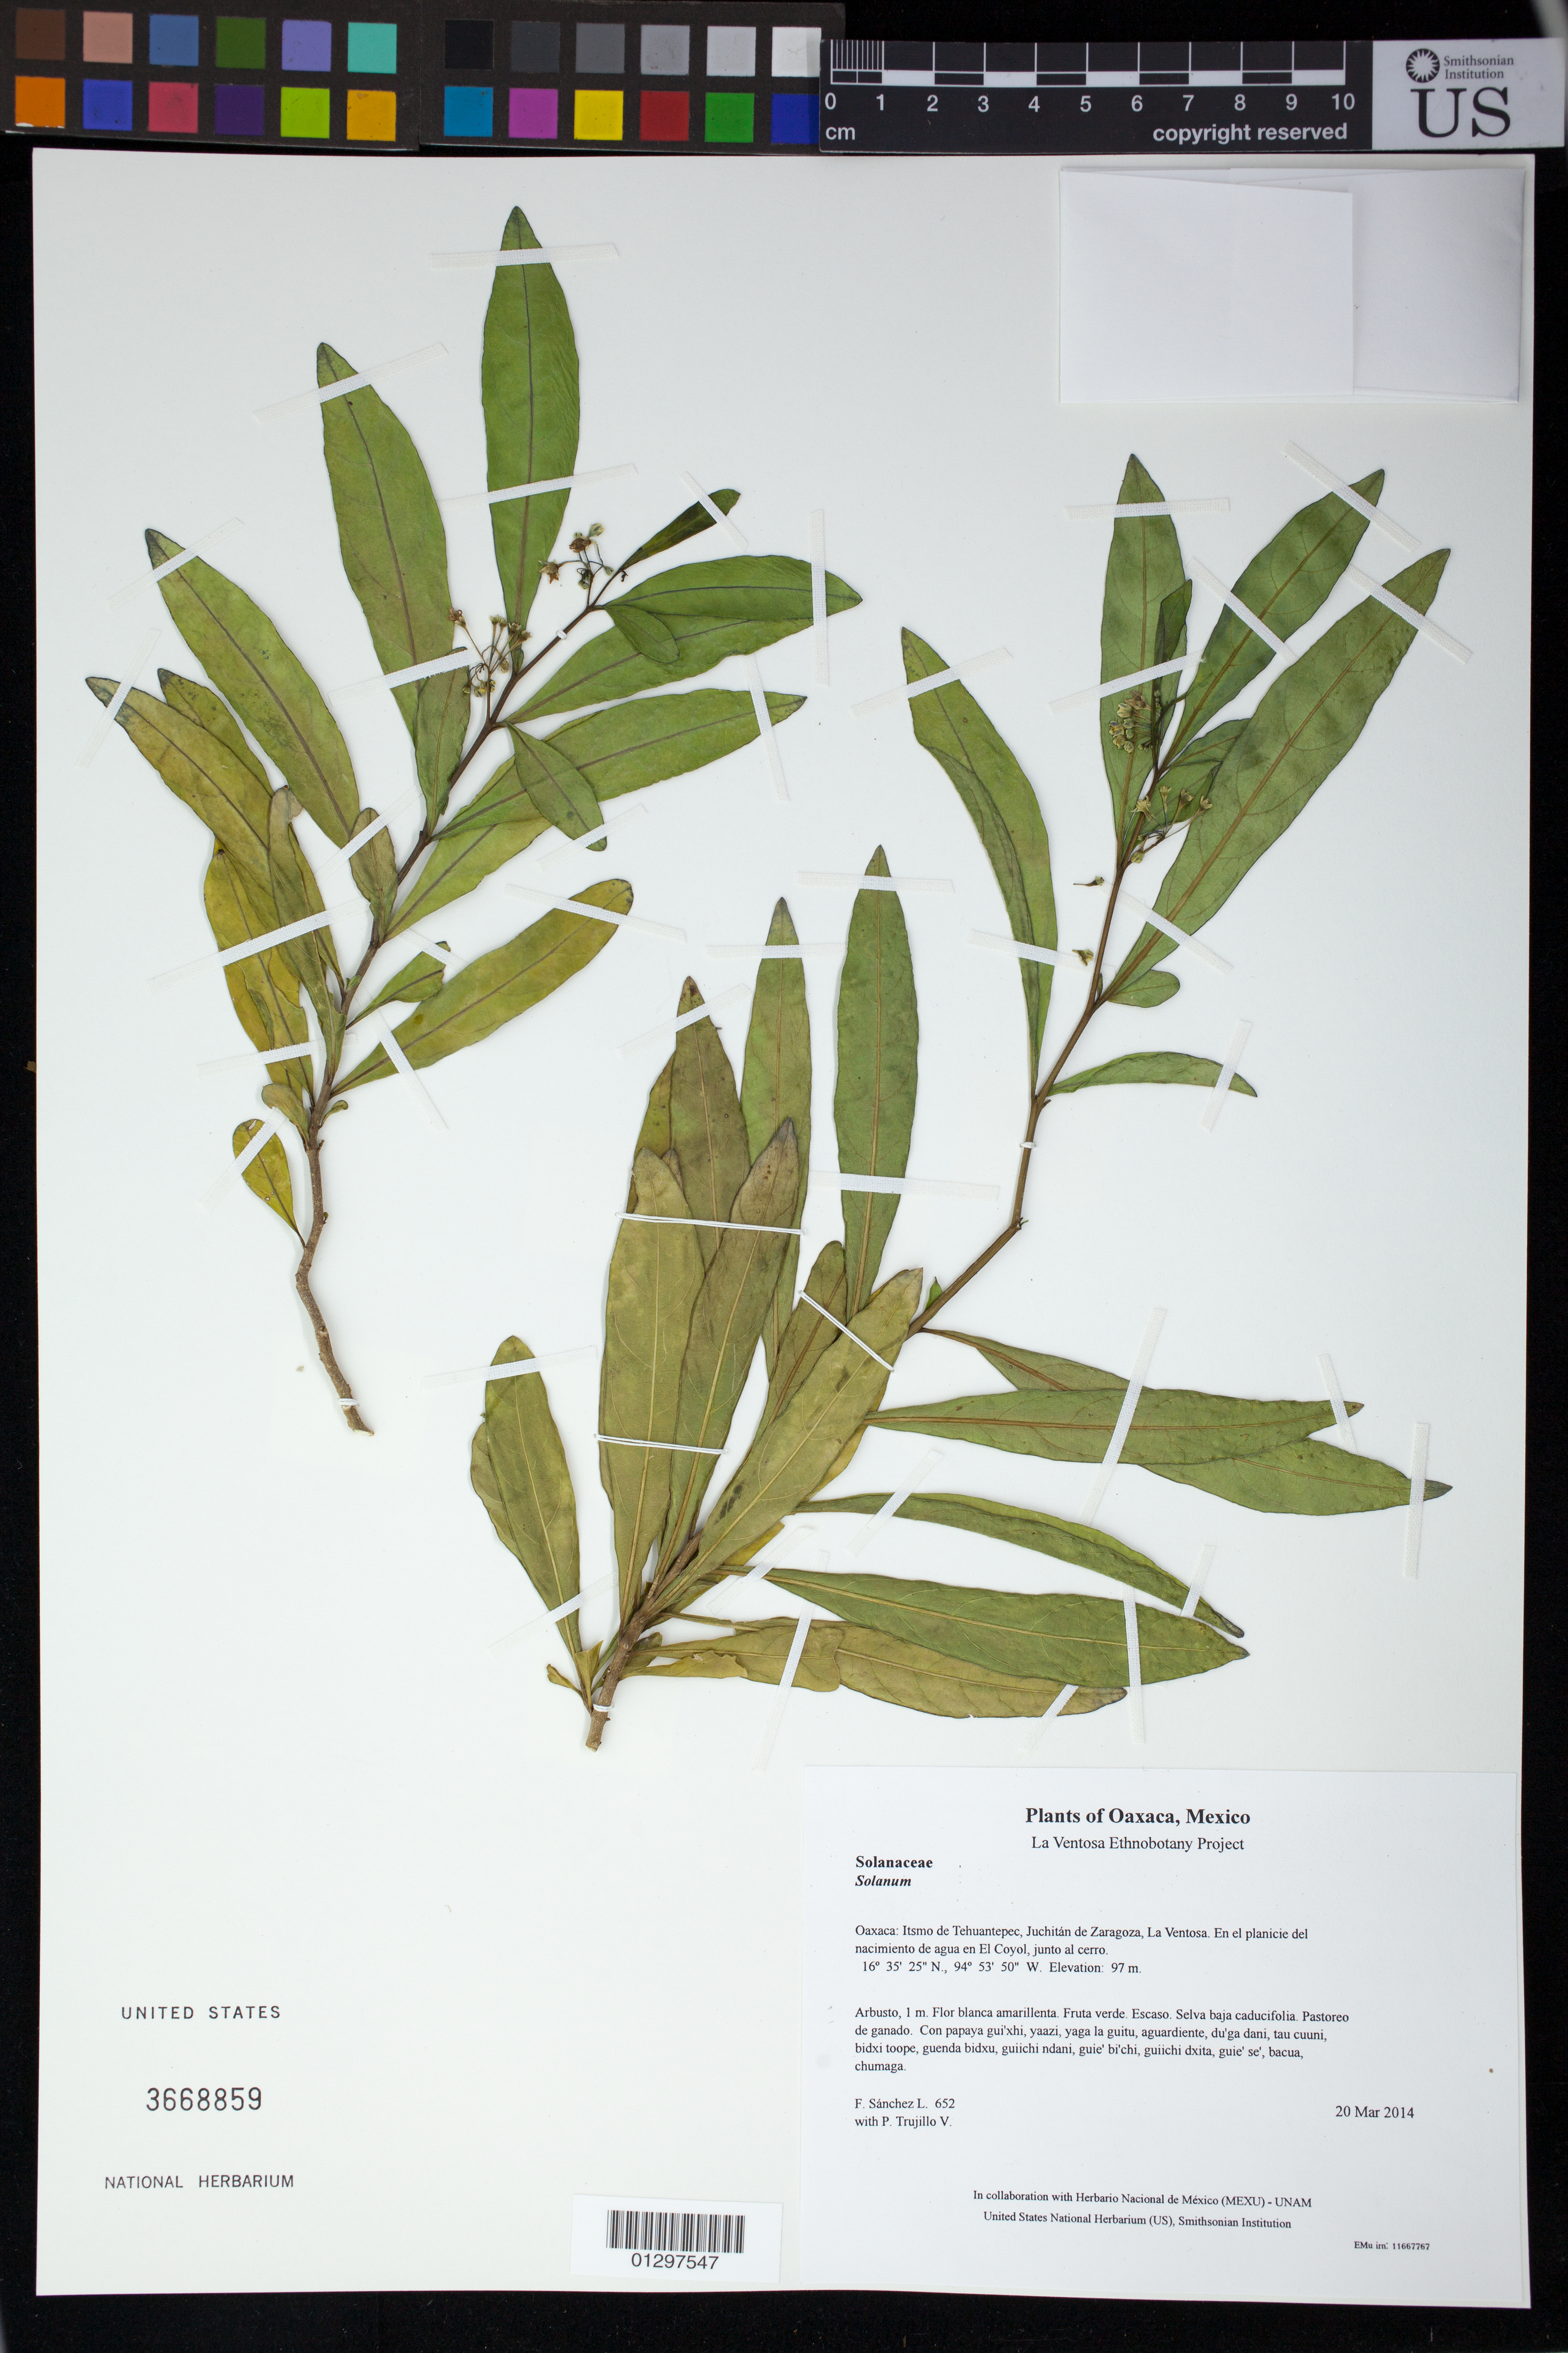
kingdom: Plantae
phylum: Tracheophyta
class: Magnoliopsida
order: Solanales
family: Solanaceae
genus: Solanum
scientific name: Solanum diphyllum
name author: L.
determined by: Velasco G., Kenia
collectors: F. Sánchez L. & P. Trujillo V.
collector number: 652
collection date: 2014-03-20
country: Mexico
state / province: Oaxaca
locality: Itsmo de Tehuantepec, Juchitán de Zaragoza, La Ventosa. En el planicie del nacimiento de agua en El Coyol, junto al cerro.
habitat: Selva baja caducifolia. Pastoreo de ganado.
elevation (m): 97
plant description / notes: JEBOT, MEXU, SERO, US; Yaga bandaga. 1 m. Guie' naquichi' naguchi ga. Cuaananaxhi naga'. Huaxie'.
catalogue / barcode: US 3668859